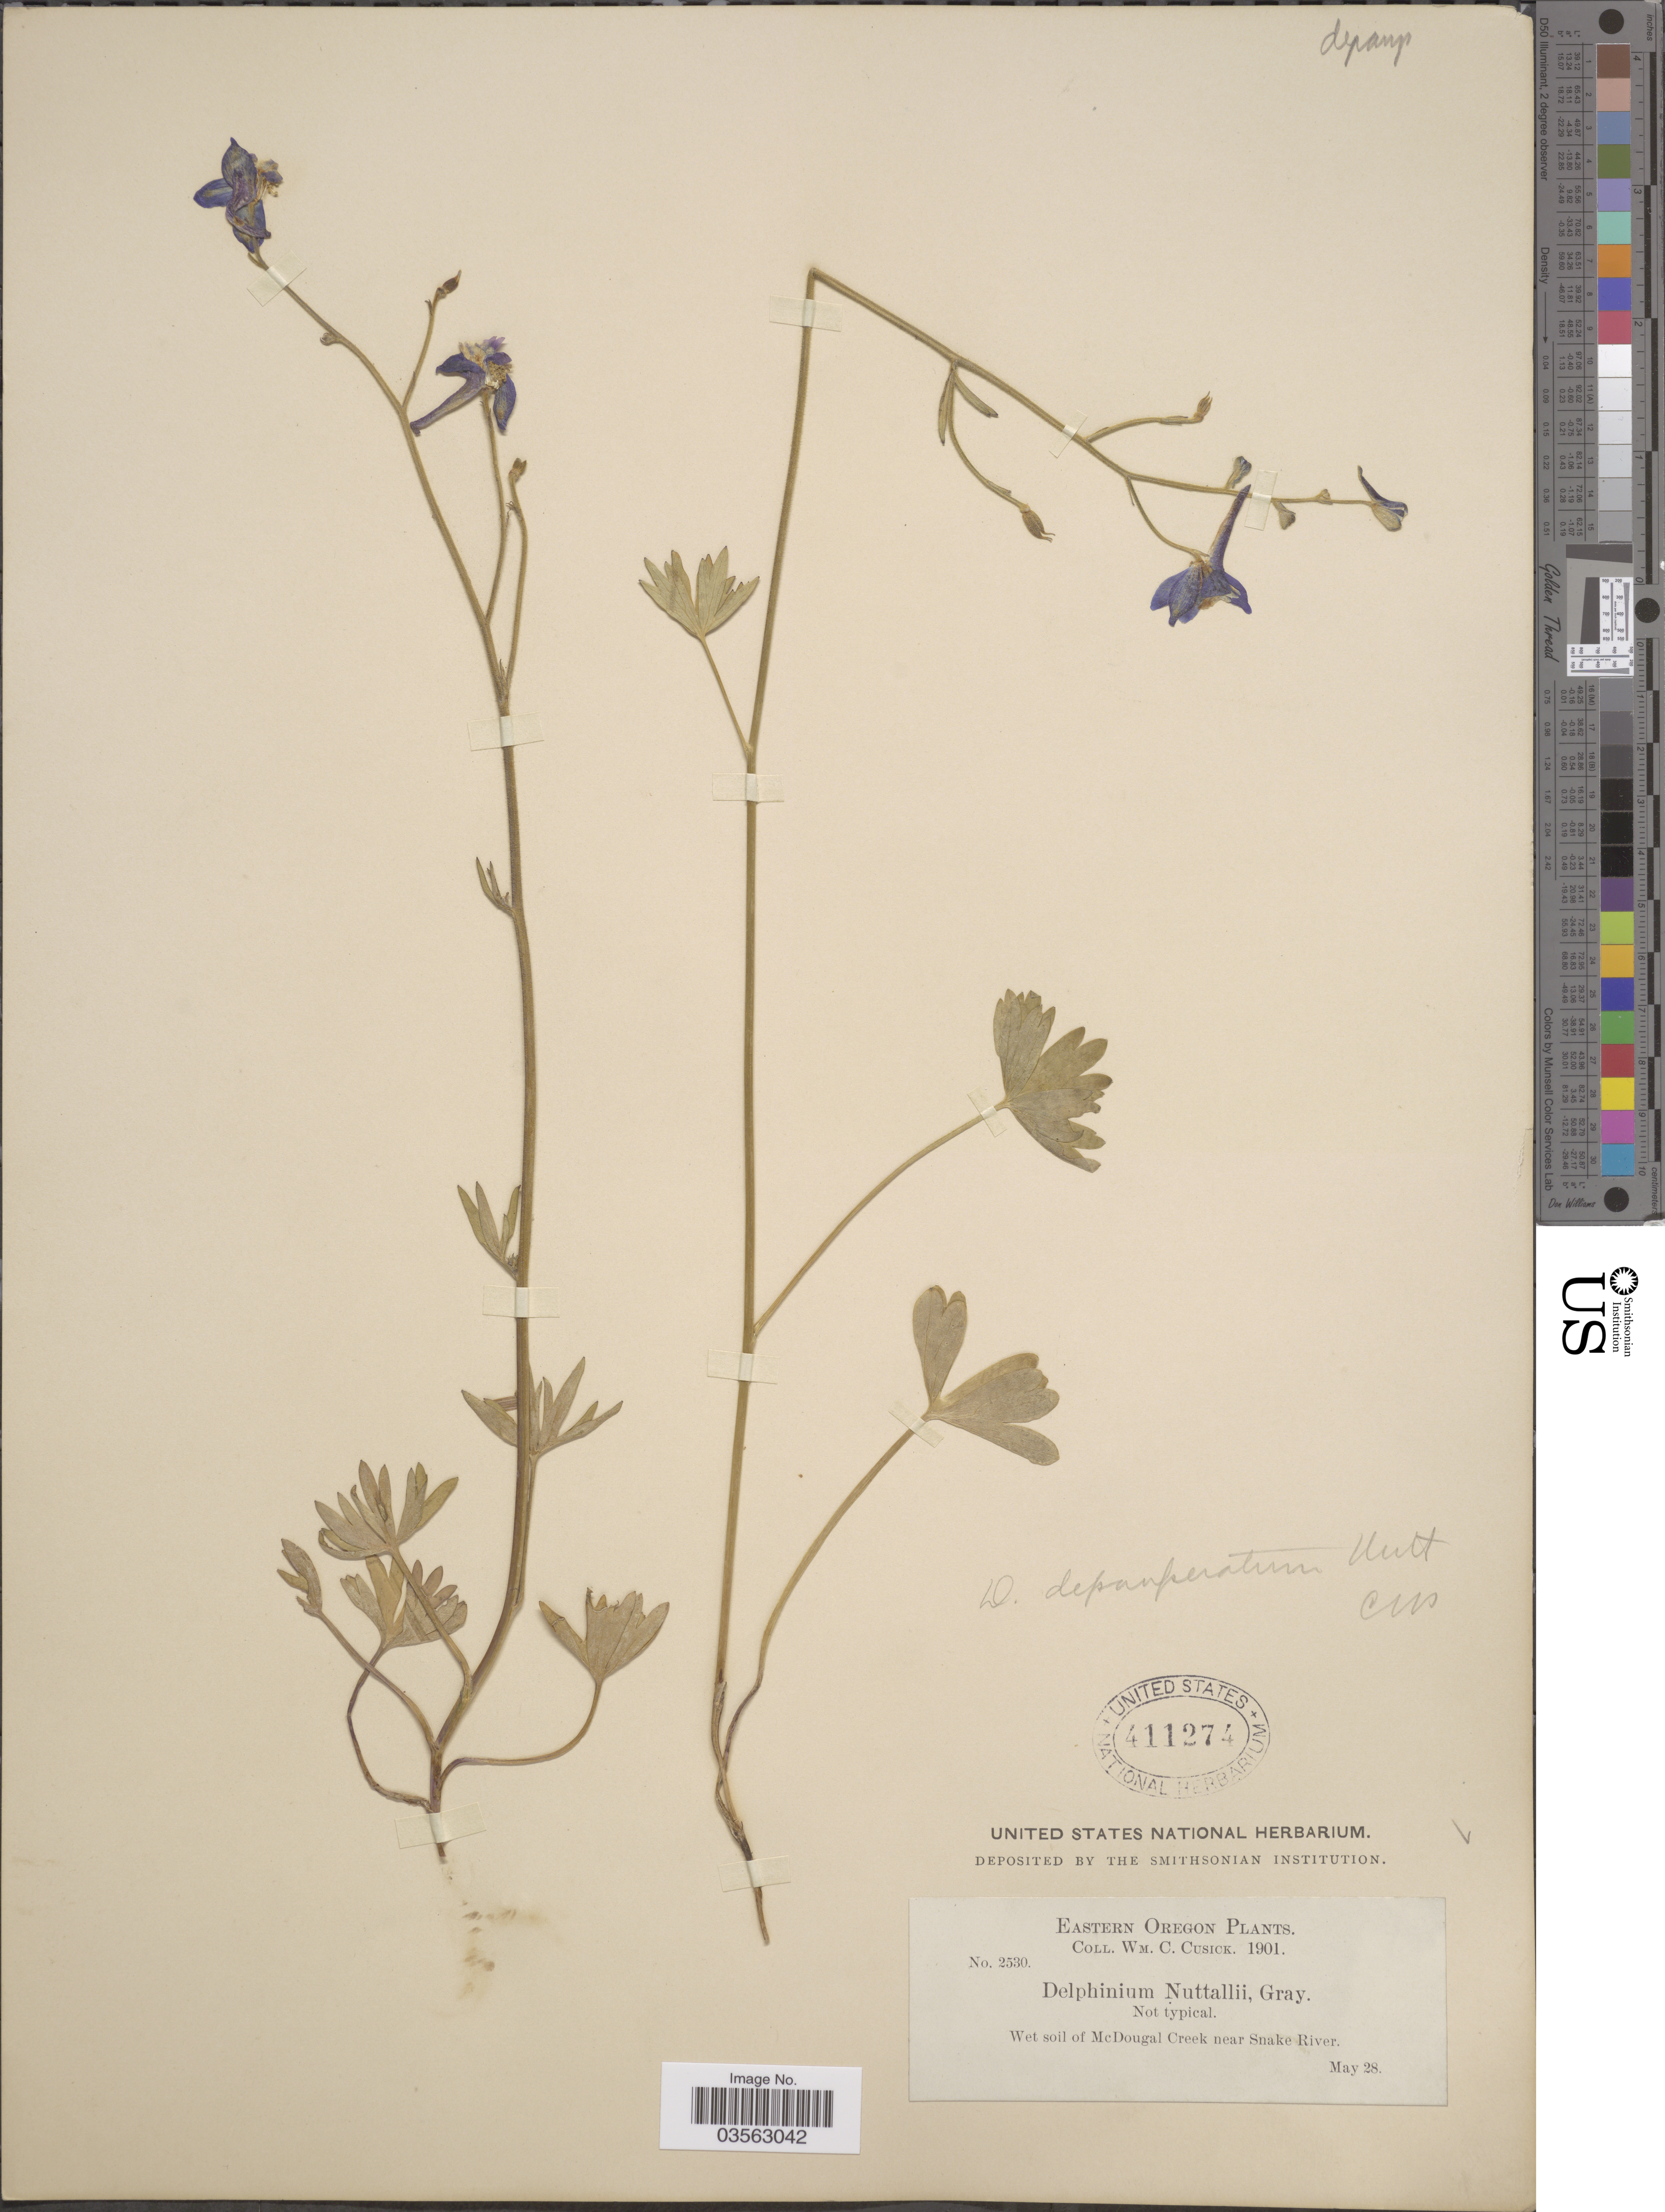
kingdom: Plantae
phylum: Tracheophyta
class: Magnoliopsida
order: Ranunculales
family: Ranunculaceae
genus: Delphinium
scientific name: Delphinium depauperatum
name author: Nutt.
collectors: W. C. Cusick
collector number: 2530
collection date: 1901-05-28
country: United States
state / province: Oregon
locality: Eastern Oregon. Wet soil of McDougal Creek near Snake River.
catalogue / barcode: US 411274